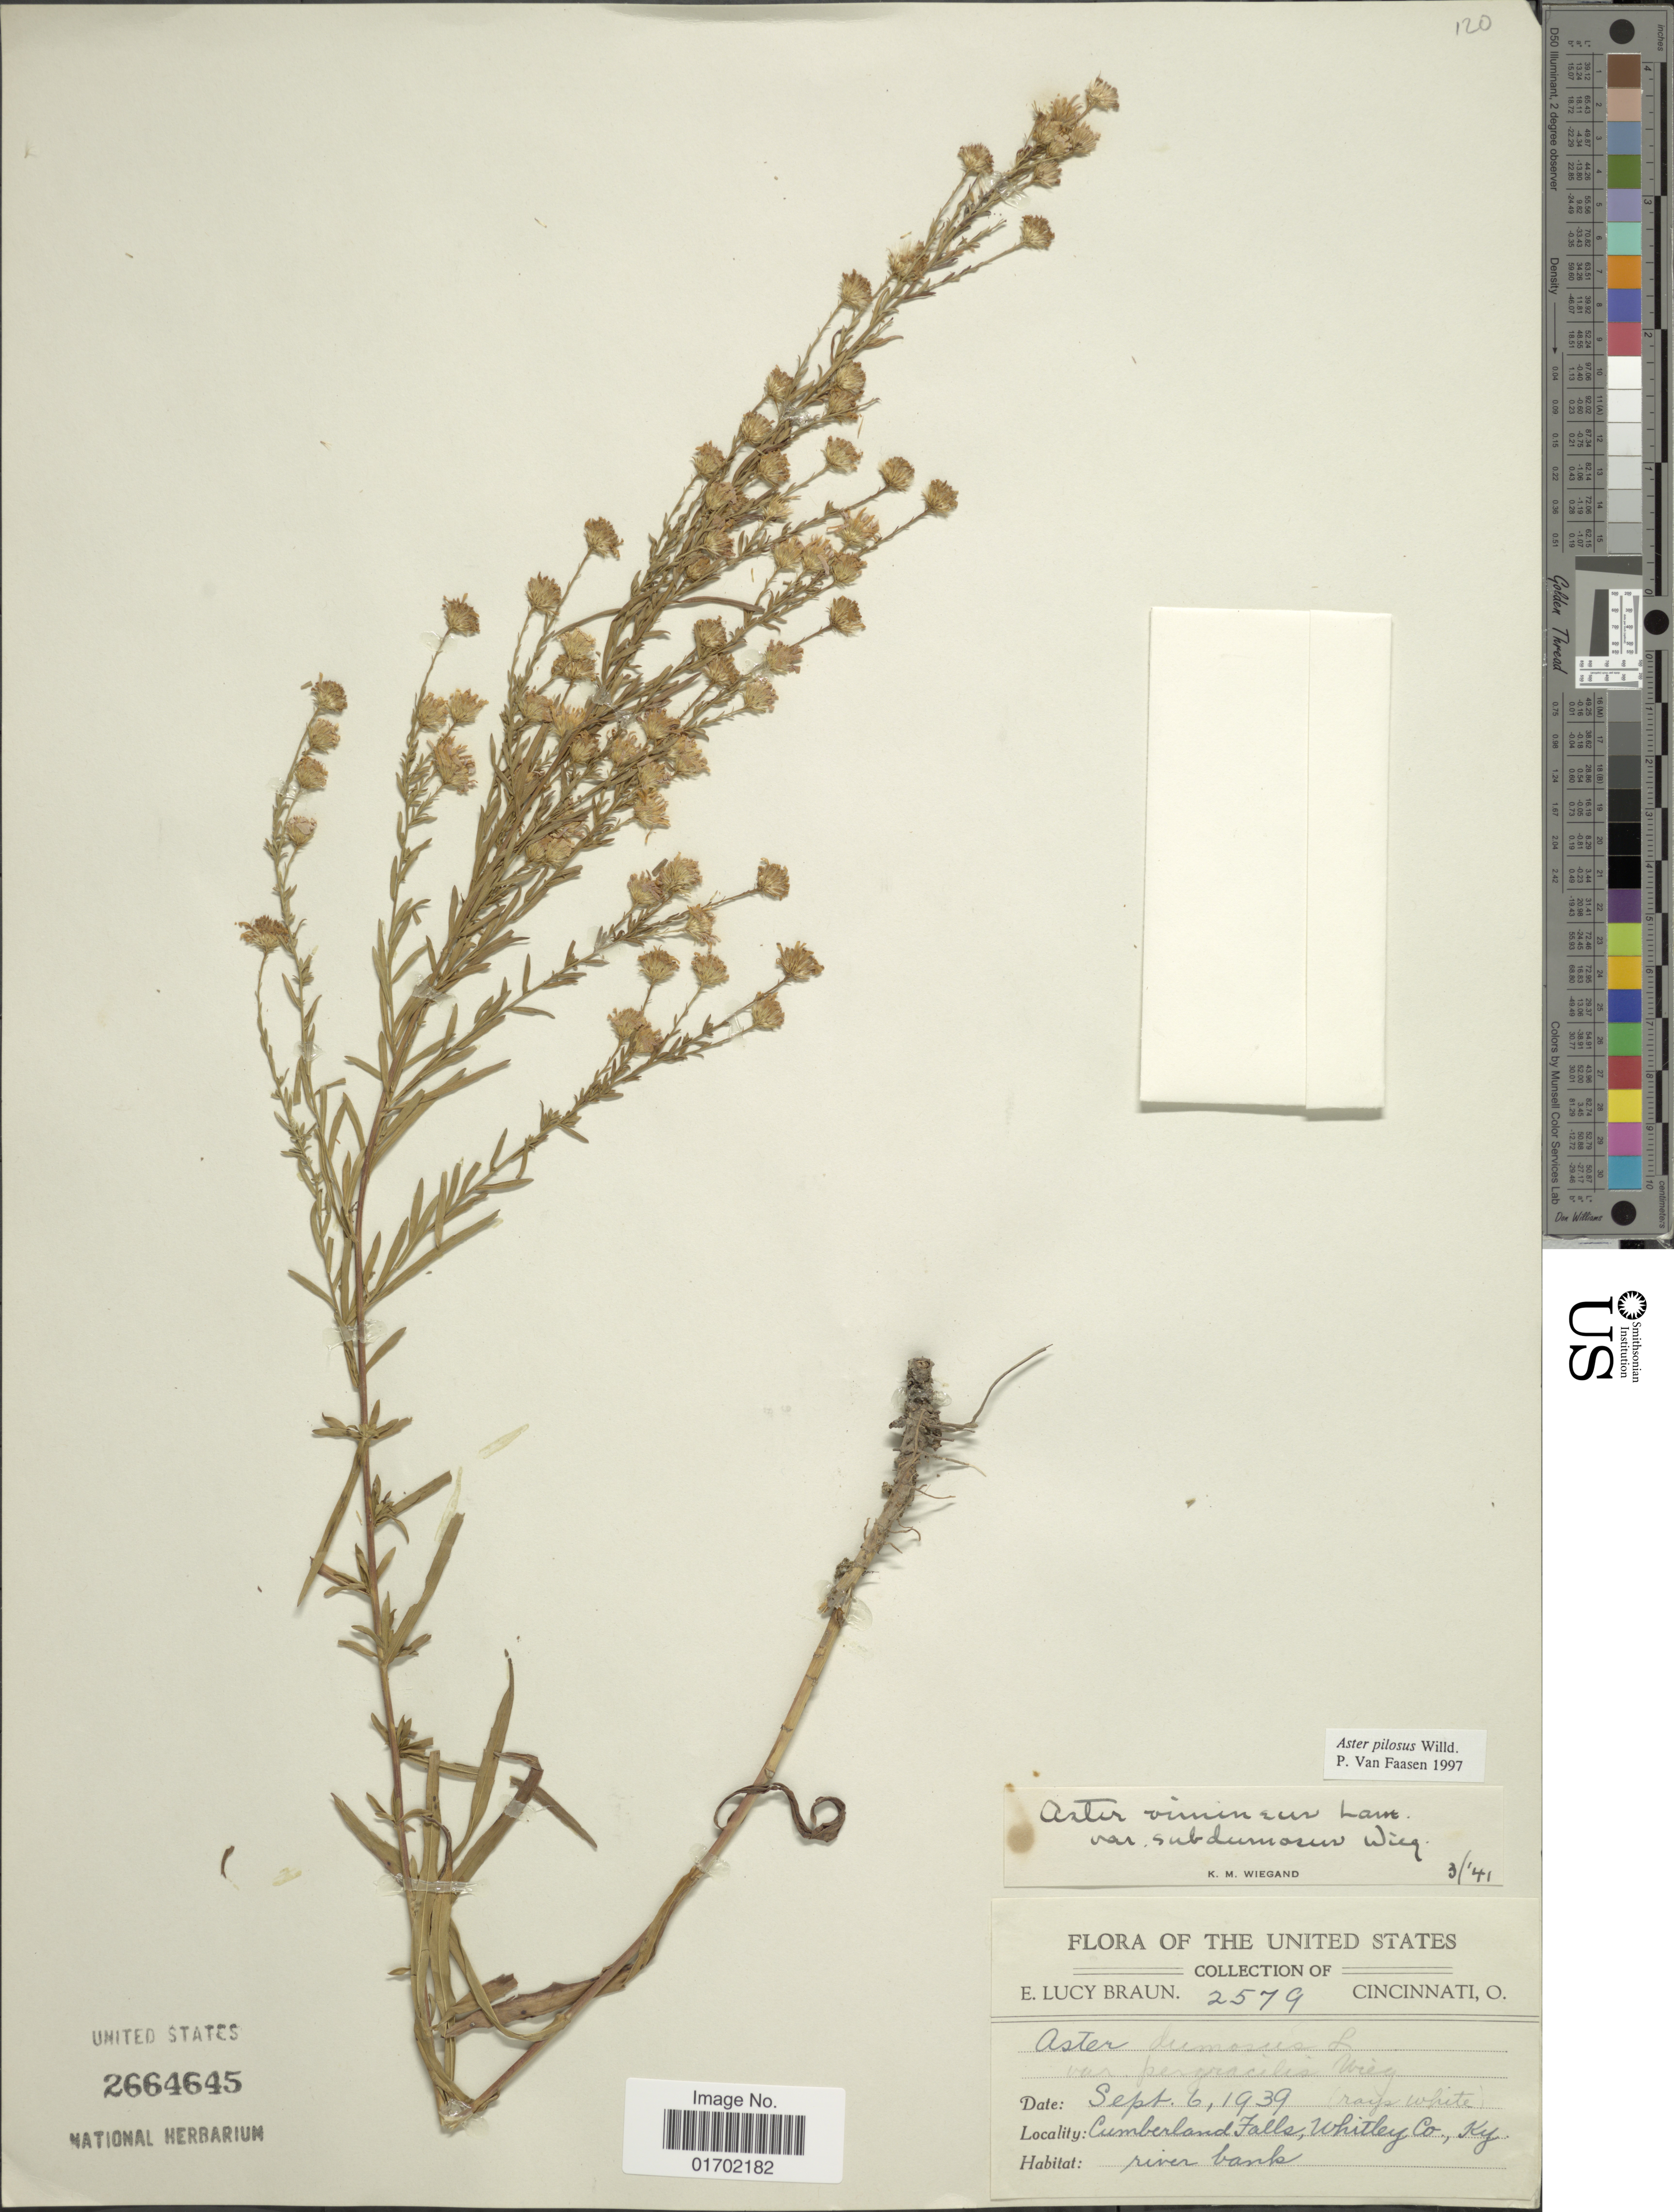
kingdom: Plantae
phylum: Tracheophyta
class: Magnoliopsida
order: Asterales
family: Asteraceae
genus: Symphyotrichum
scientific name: Symphyotrichum pilosum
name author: (Willd.) G.L. Nesom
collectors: E. L. Braun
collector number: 2579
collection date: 1939-09-06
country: United States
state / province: Kentucky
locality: United States, Cumberland Falls, Whitney Co.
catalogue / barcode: US 2664645